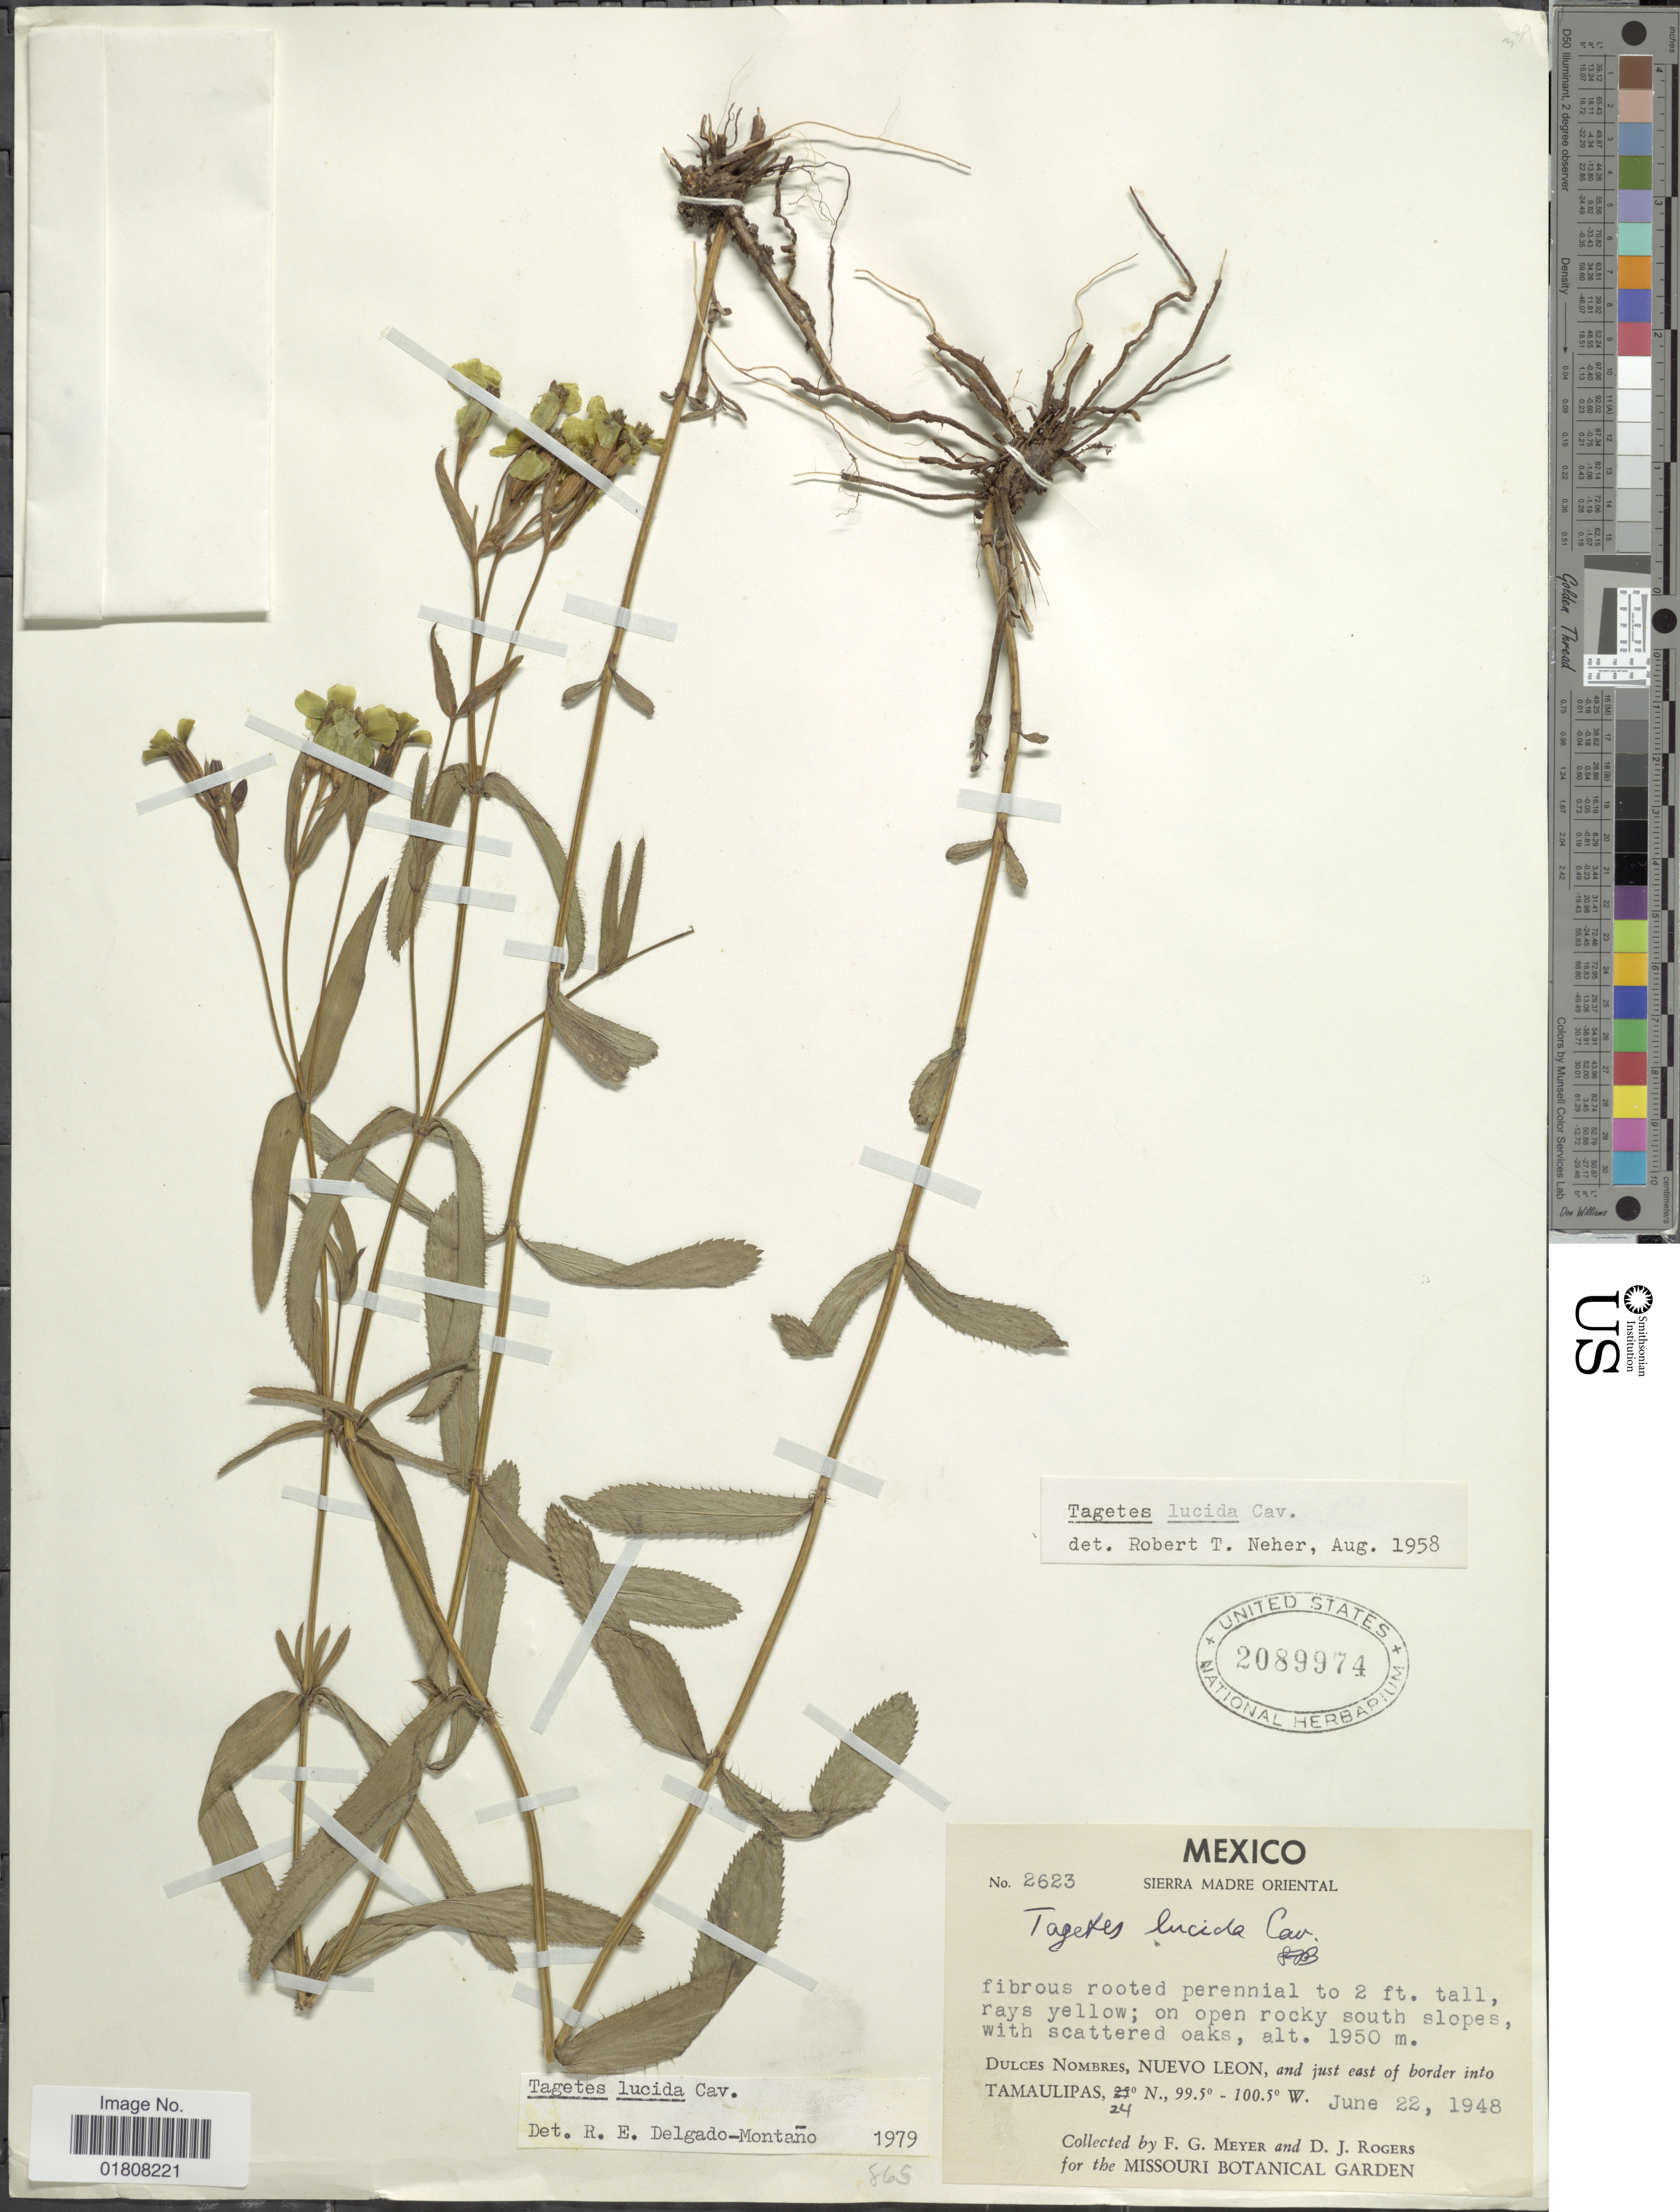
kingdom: Plantae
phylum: Tracheophyta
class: Magnoliopsida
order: Asterales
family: Asteraceae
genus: Tagetes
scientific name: Tagetes lucida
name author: Cav.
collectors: F. G. Meyer & D. J. Rogers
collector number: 2623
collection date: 1948-06-22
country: Mexico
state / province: Nuevo León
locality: Sierra Madre Oriental, Dulces Nombres, Nuevo Leon, and just east of border into Tamaulipas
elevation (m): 1950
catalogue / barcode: US 2089974